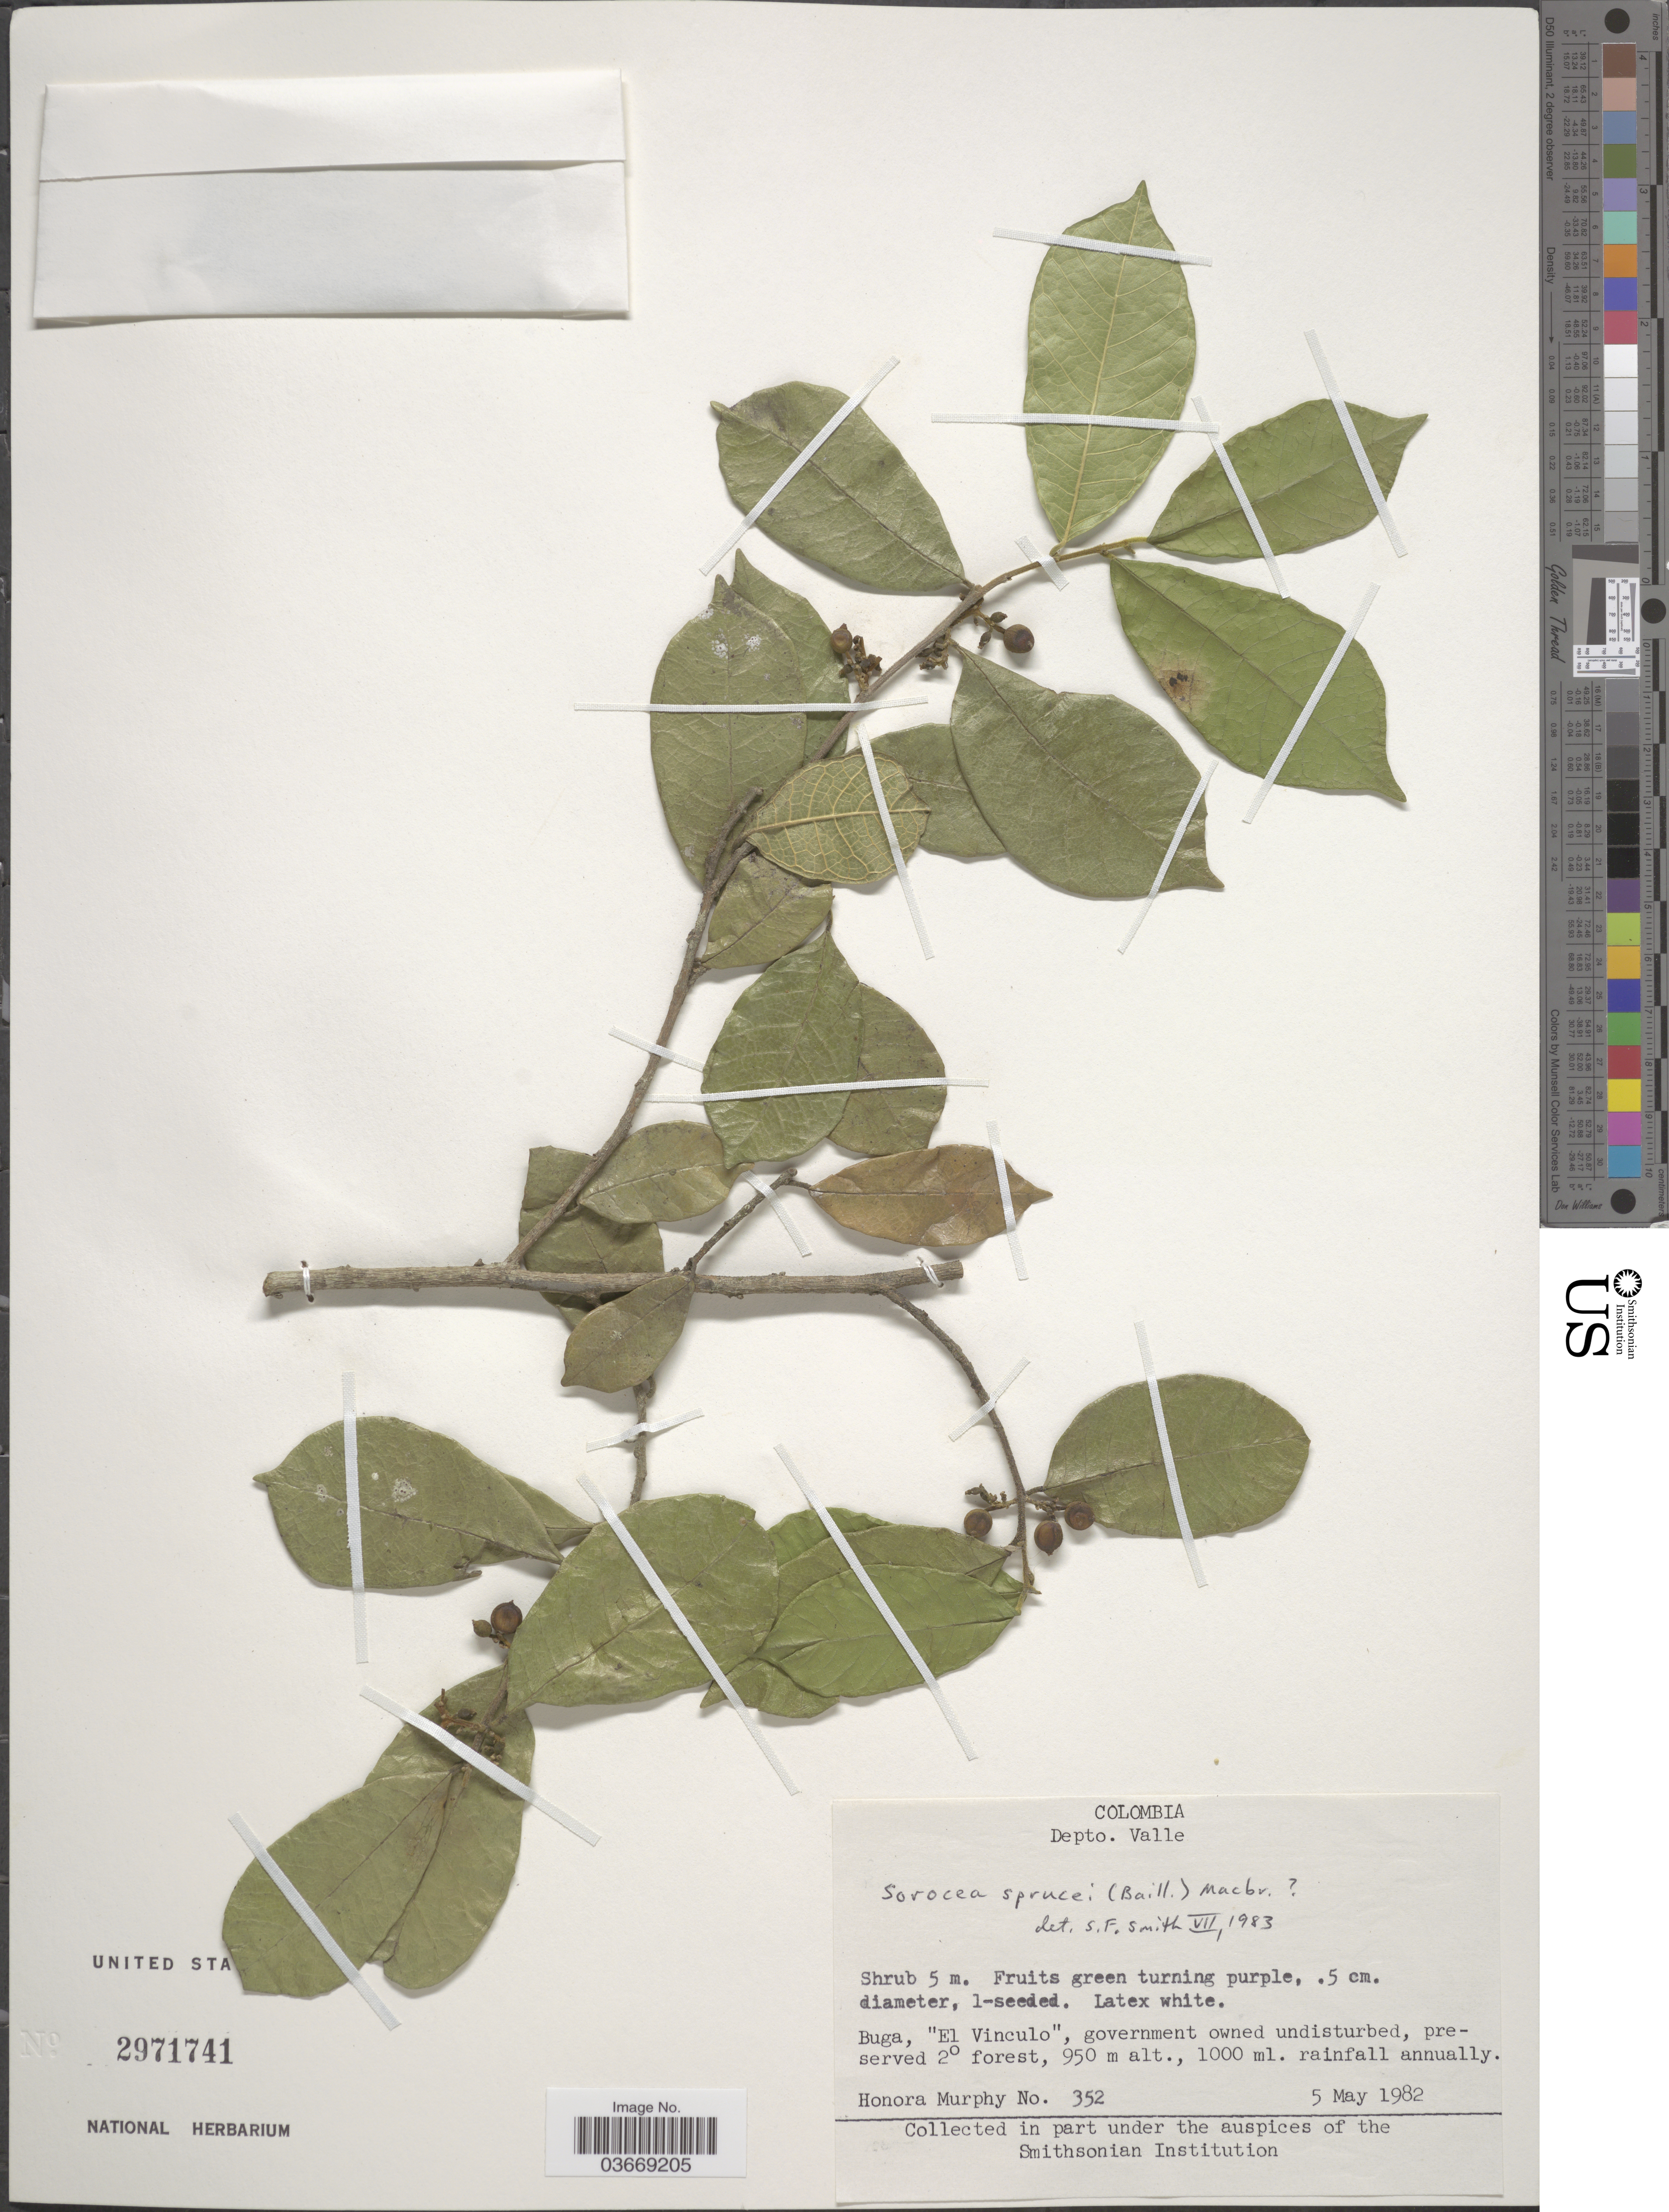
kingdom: Plantae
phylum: Tracheophyta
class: Magnoliopsida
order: Rosales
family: Moraceae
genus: Sorocea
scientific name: Sorocea sprucei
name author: (Baill.) J.F. Macbr.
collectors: H. Murphy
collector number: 352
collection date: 1982-05-05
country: Colombia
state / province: Valle del Cauca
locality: Depto. Valle. Buga, "El Vinculo".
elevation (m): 950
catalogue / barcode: US 2971741